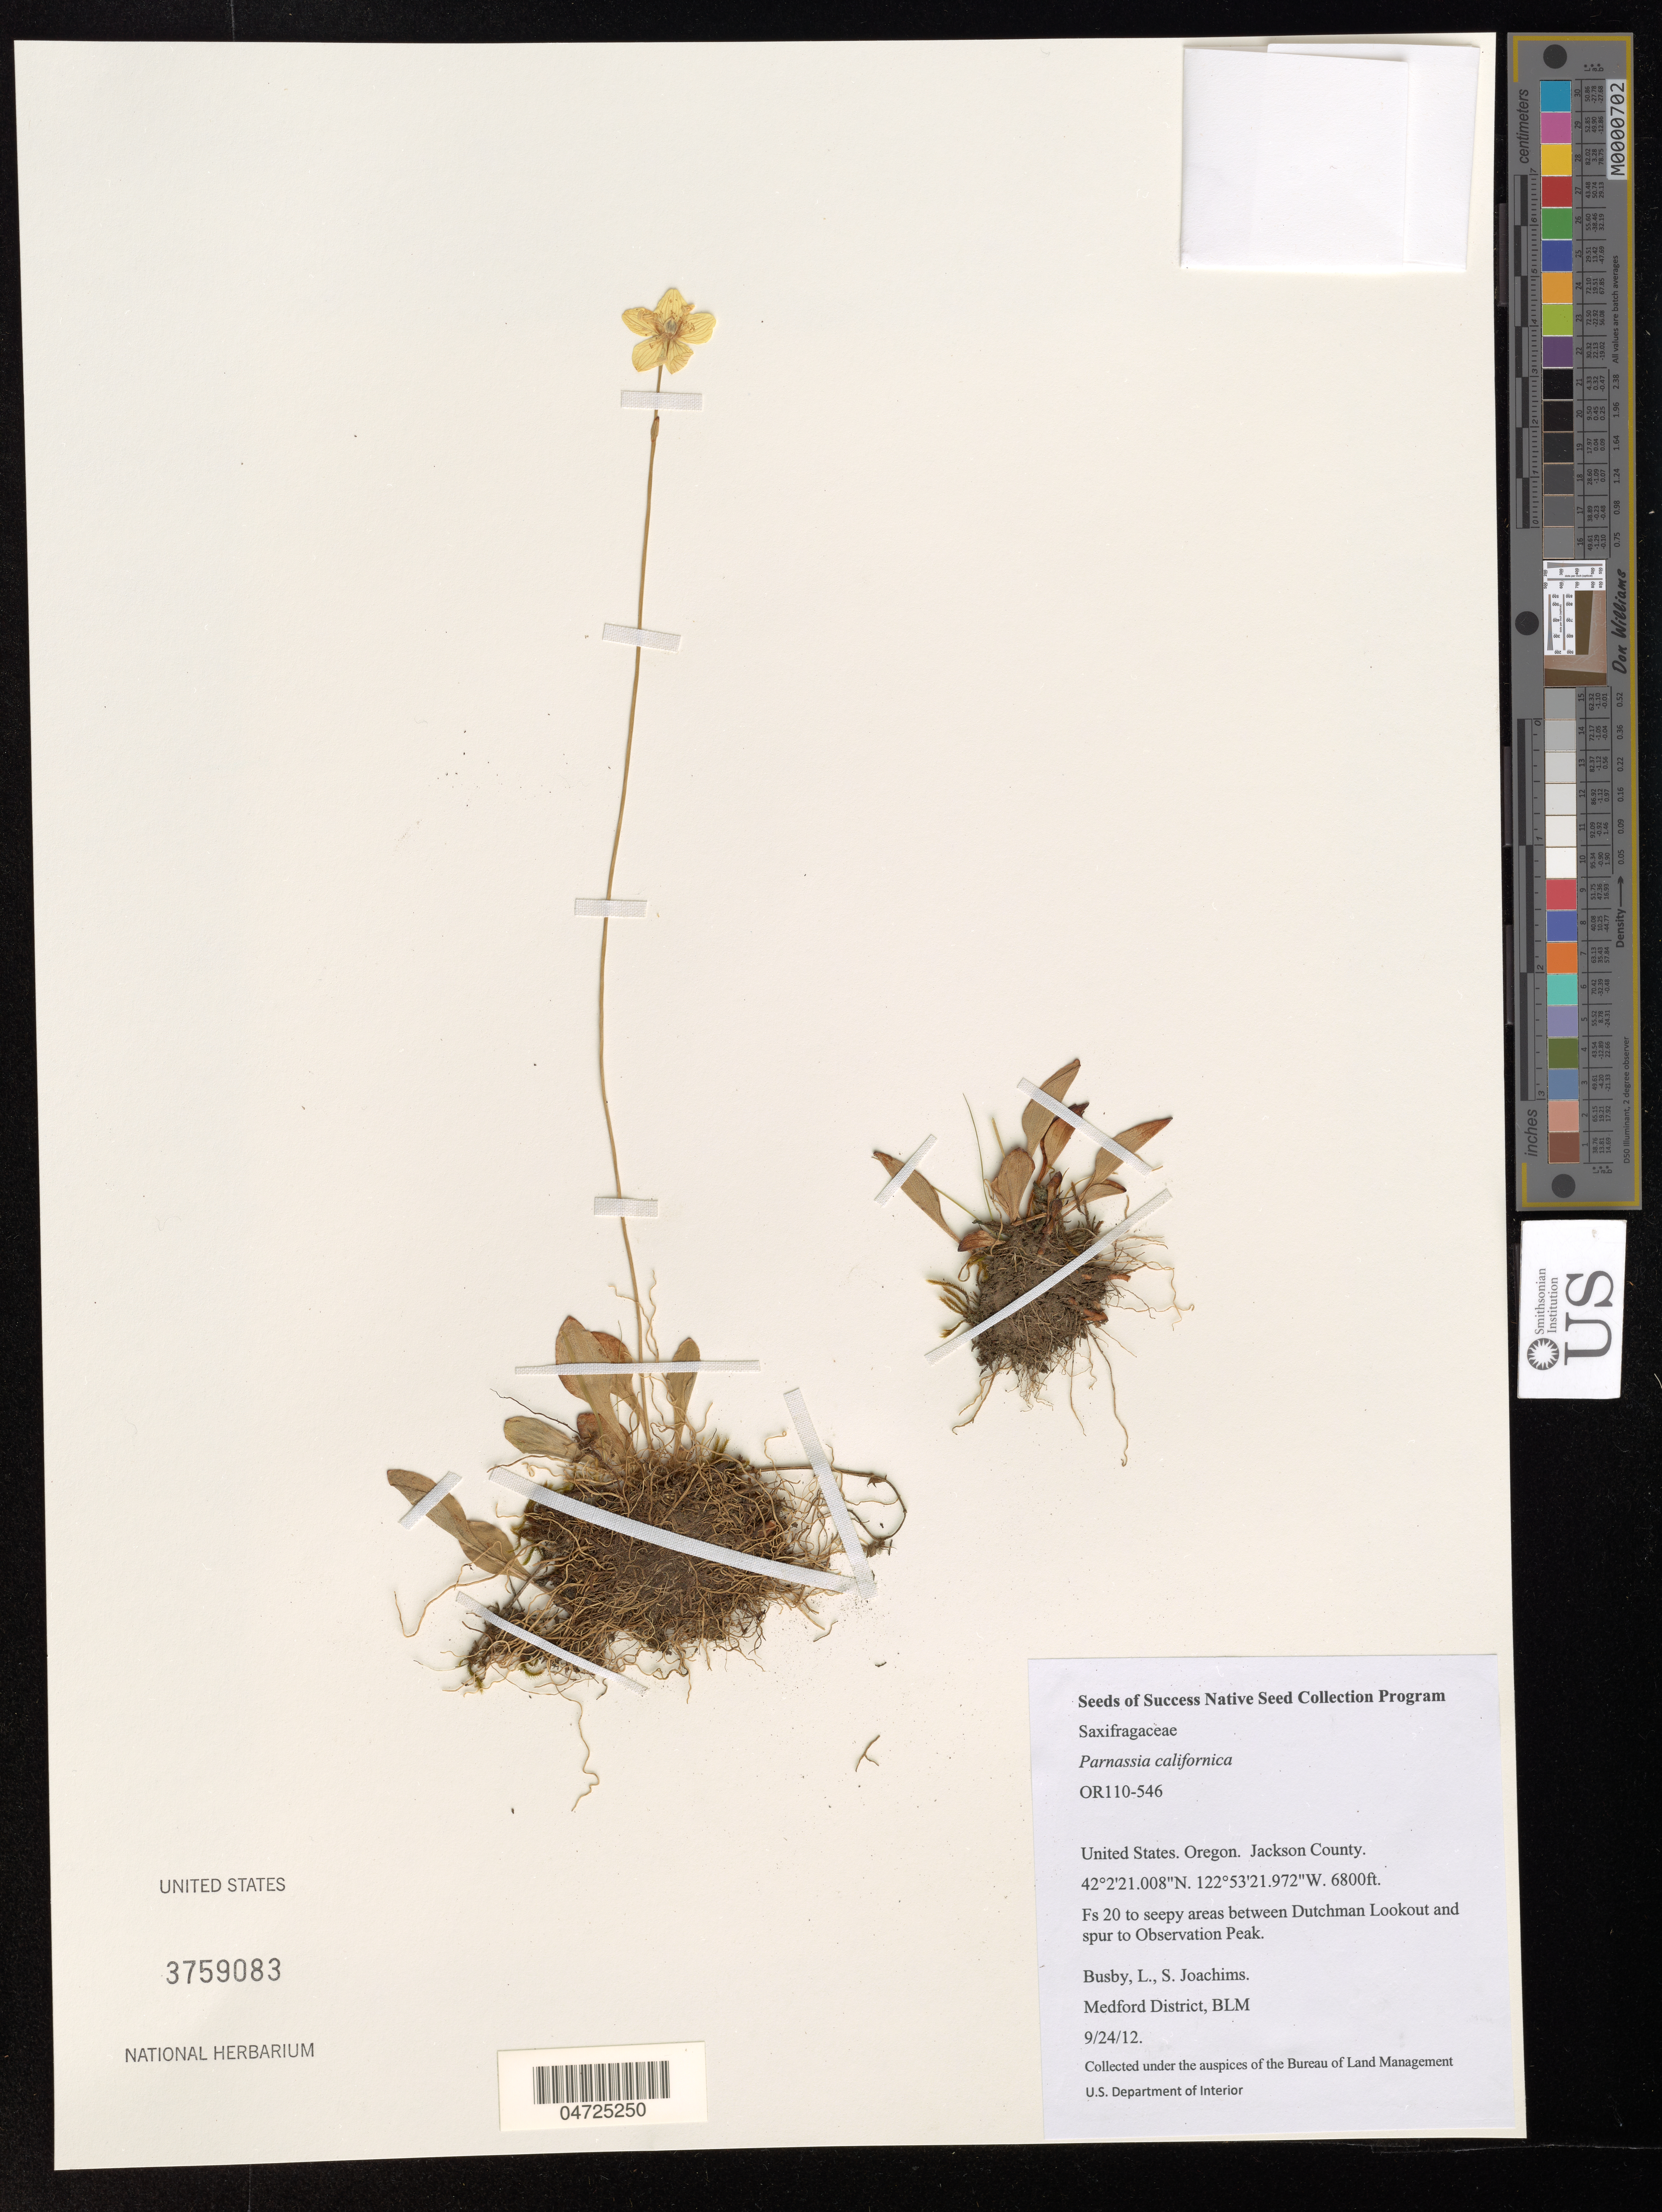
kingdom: Plantae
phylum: Tracheophyta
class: Magnoliopsida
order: Celastrales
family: Parnassiaceae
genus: Parnassia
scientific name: Parnassia californica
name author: (A. Gray) Greene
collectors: L. Busby & S. Joachims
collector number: OR110-546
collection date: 2012-09-24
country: United States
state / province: Oregon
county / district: Jackson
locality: Jackson County. Fs 20 to seepy areas between Dutchman Lookout and spur to Observation Peak.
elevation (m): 2073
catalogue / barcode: US 3759083